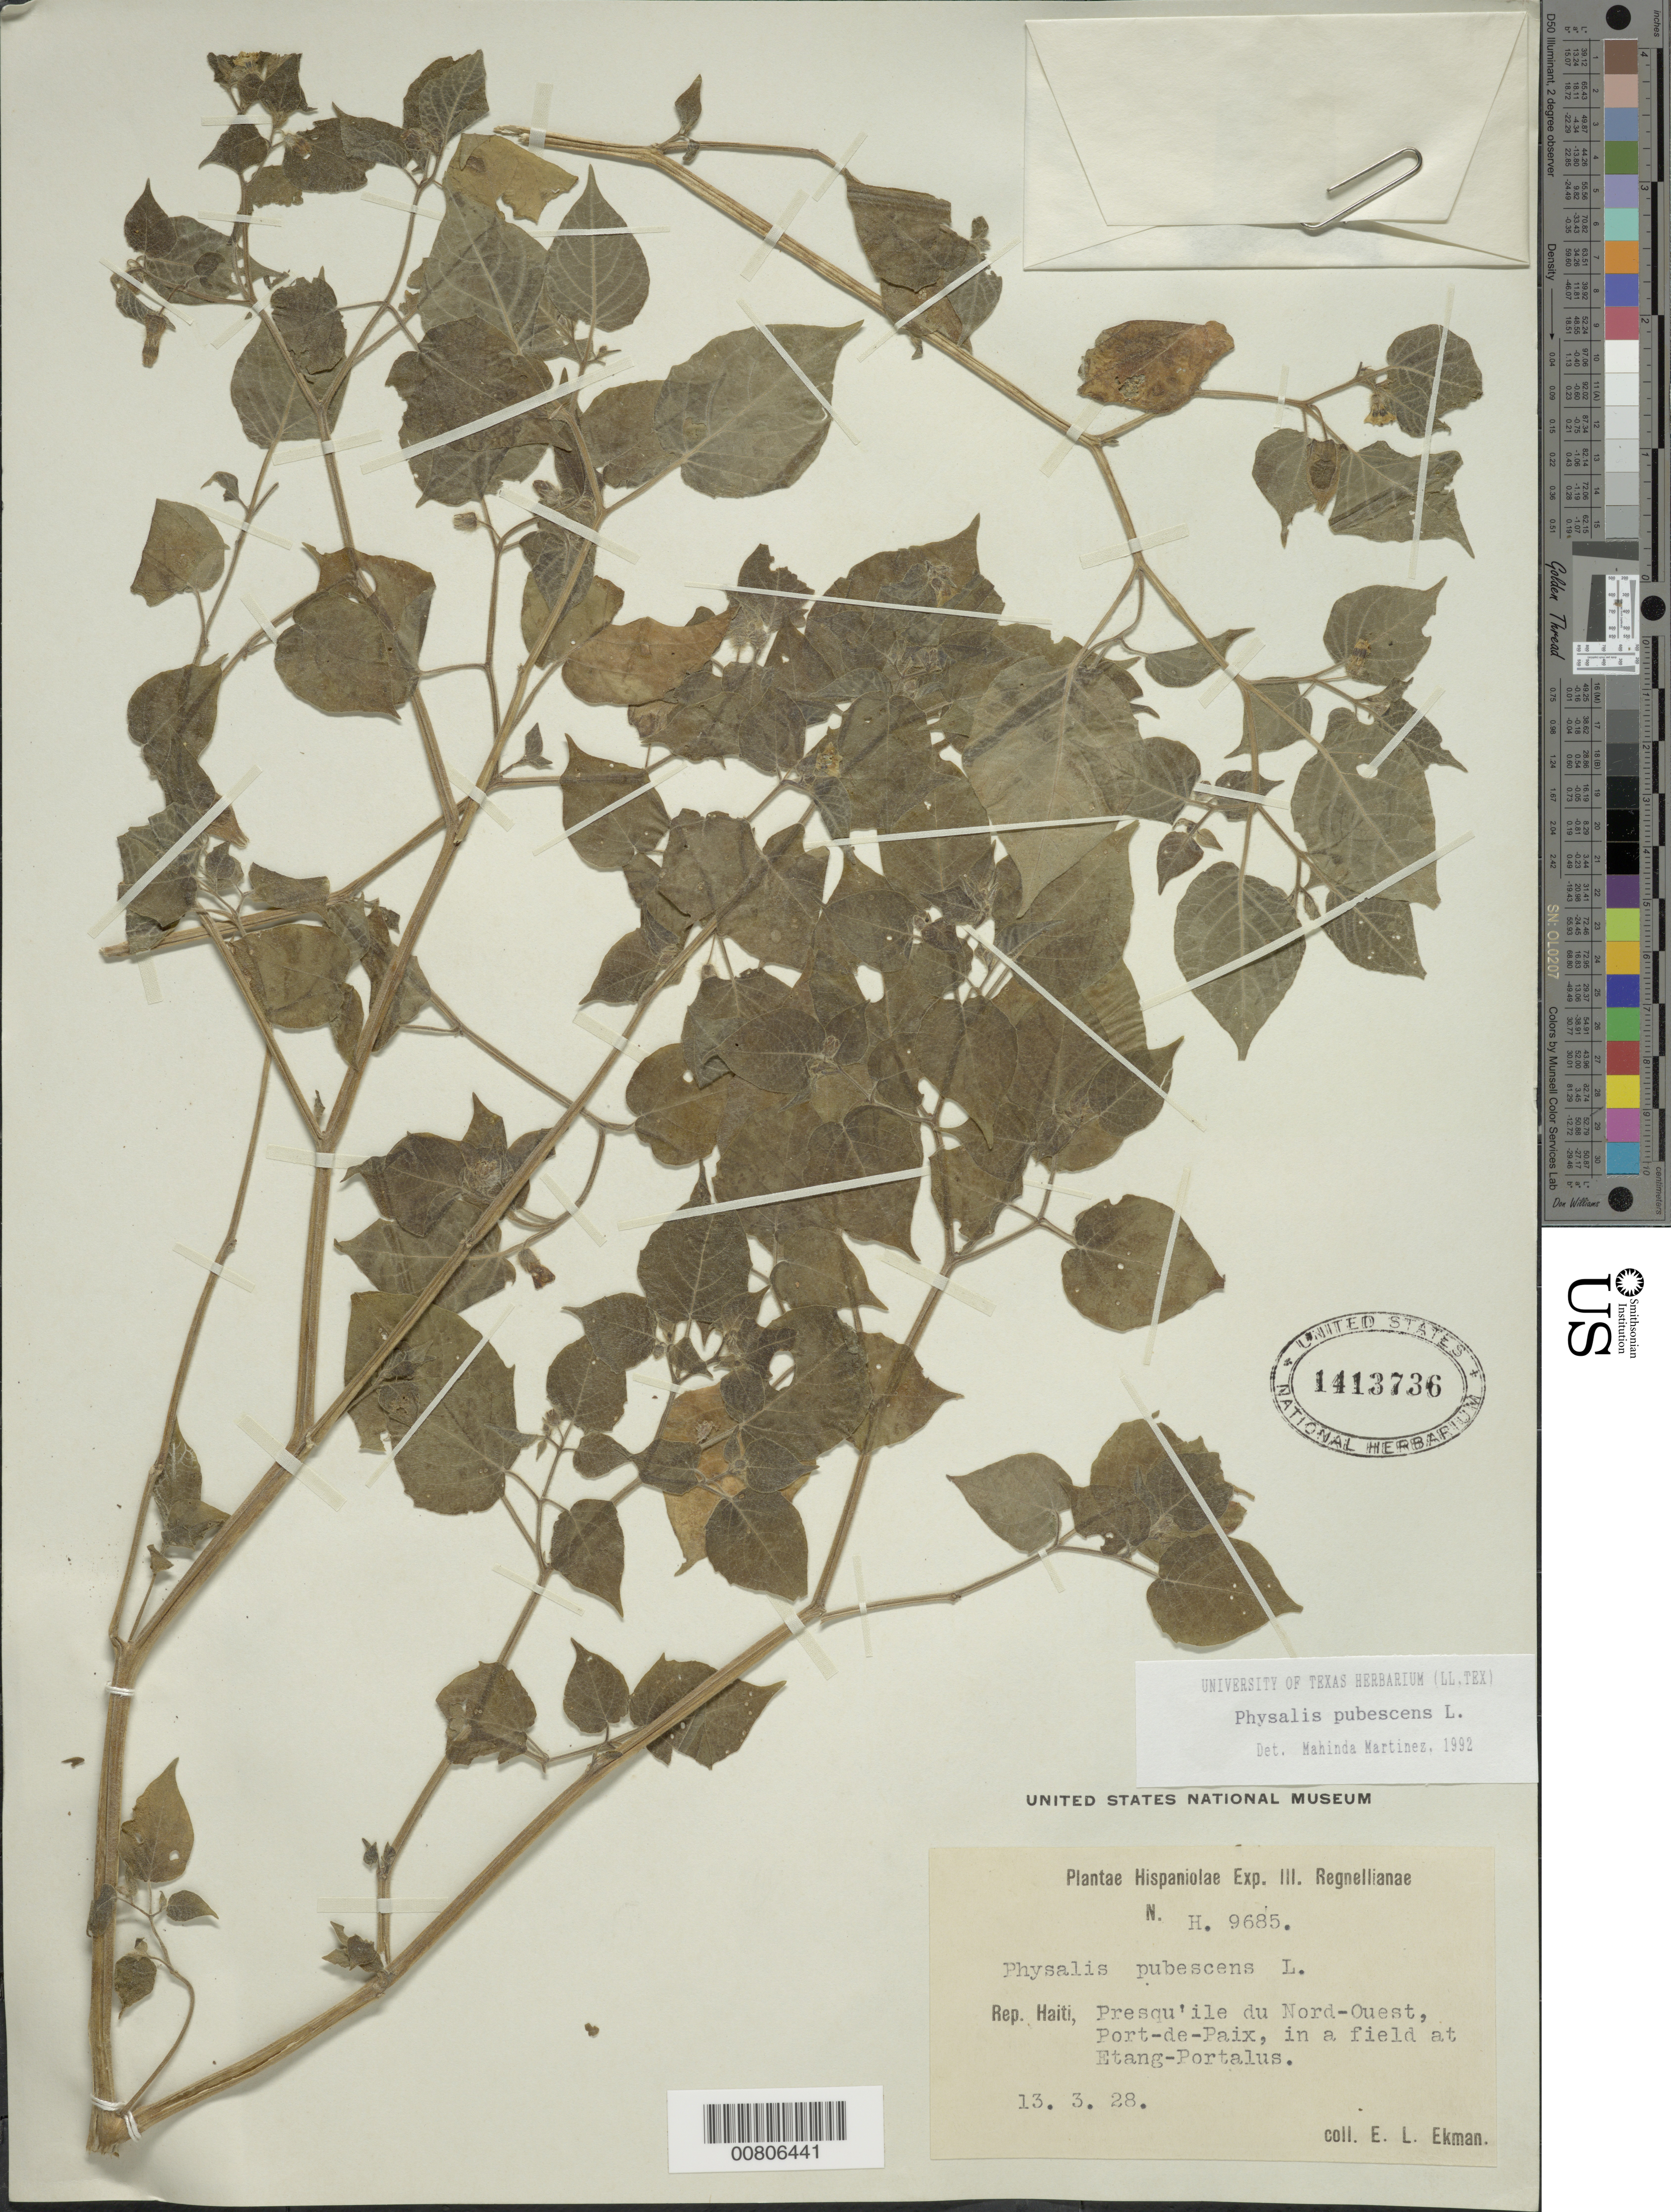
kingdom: Plantae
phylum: Tracheophyta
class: Magnoliopsida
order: Solanales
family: Solanaceae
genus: Physalis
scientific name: Physalis pubescens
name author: L.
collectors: E. L. Ekman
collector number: H 9685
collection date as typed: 13 Mar 1928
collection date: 1928-03-13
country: Haiti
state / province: Nord-Ouest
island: Hispaniola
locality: Port-de-Paix, Etang-Portalus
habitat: In a field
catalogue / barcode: US 1413736